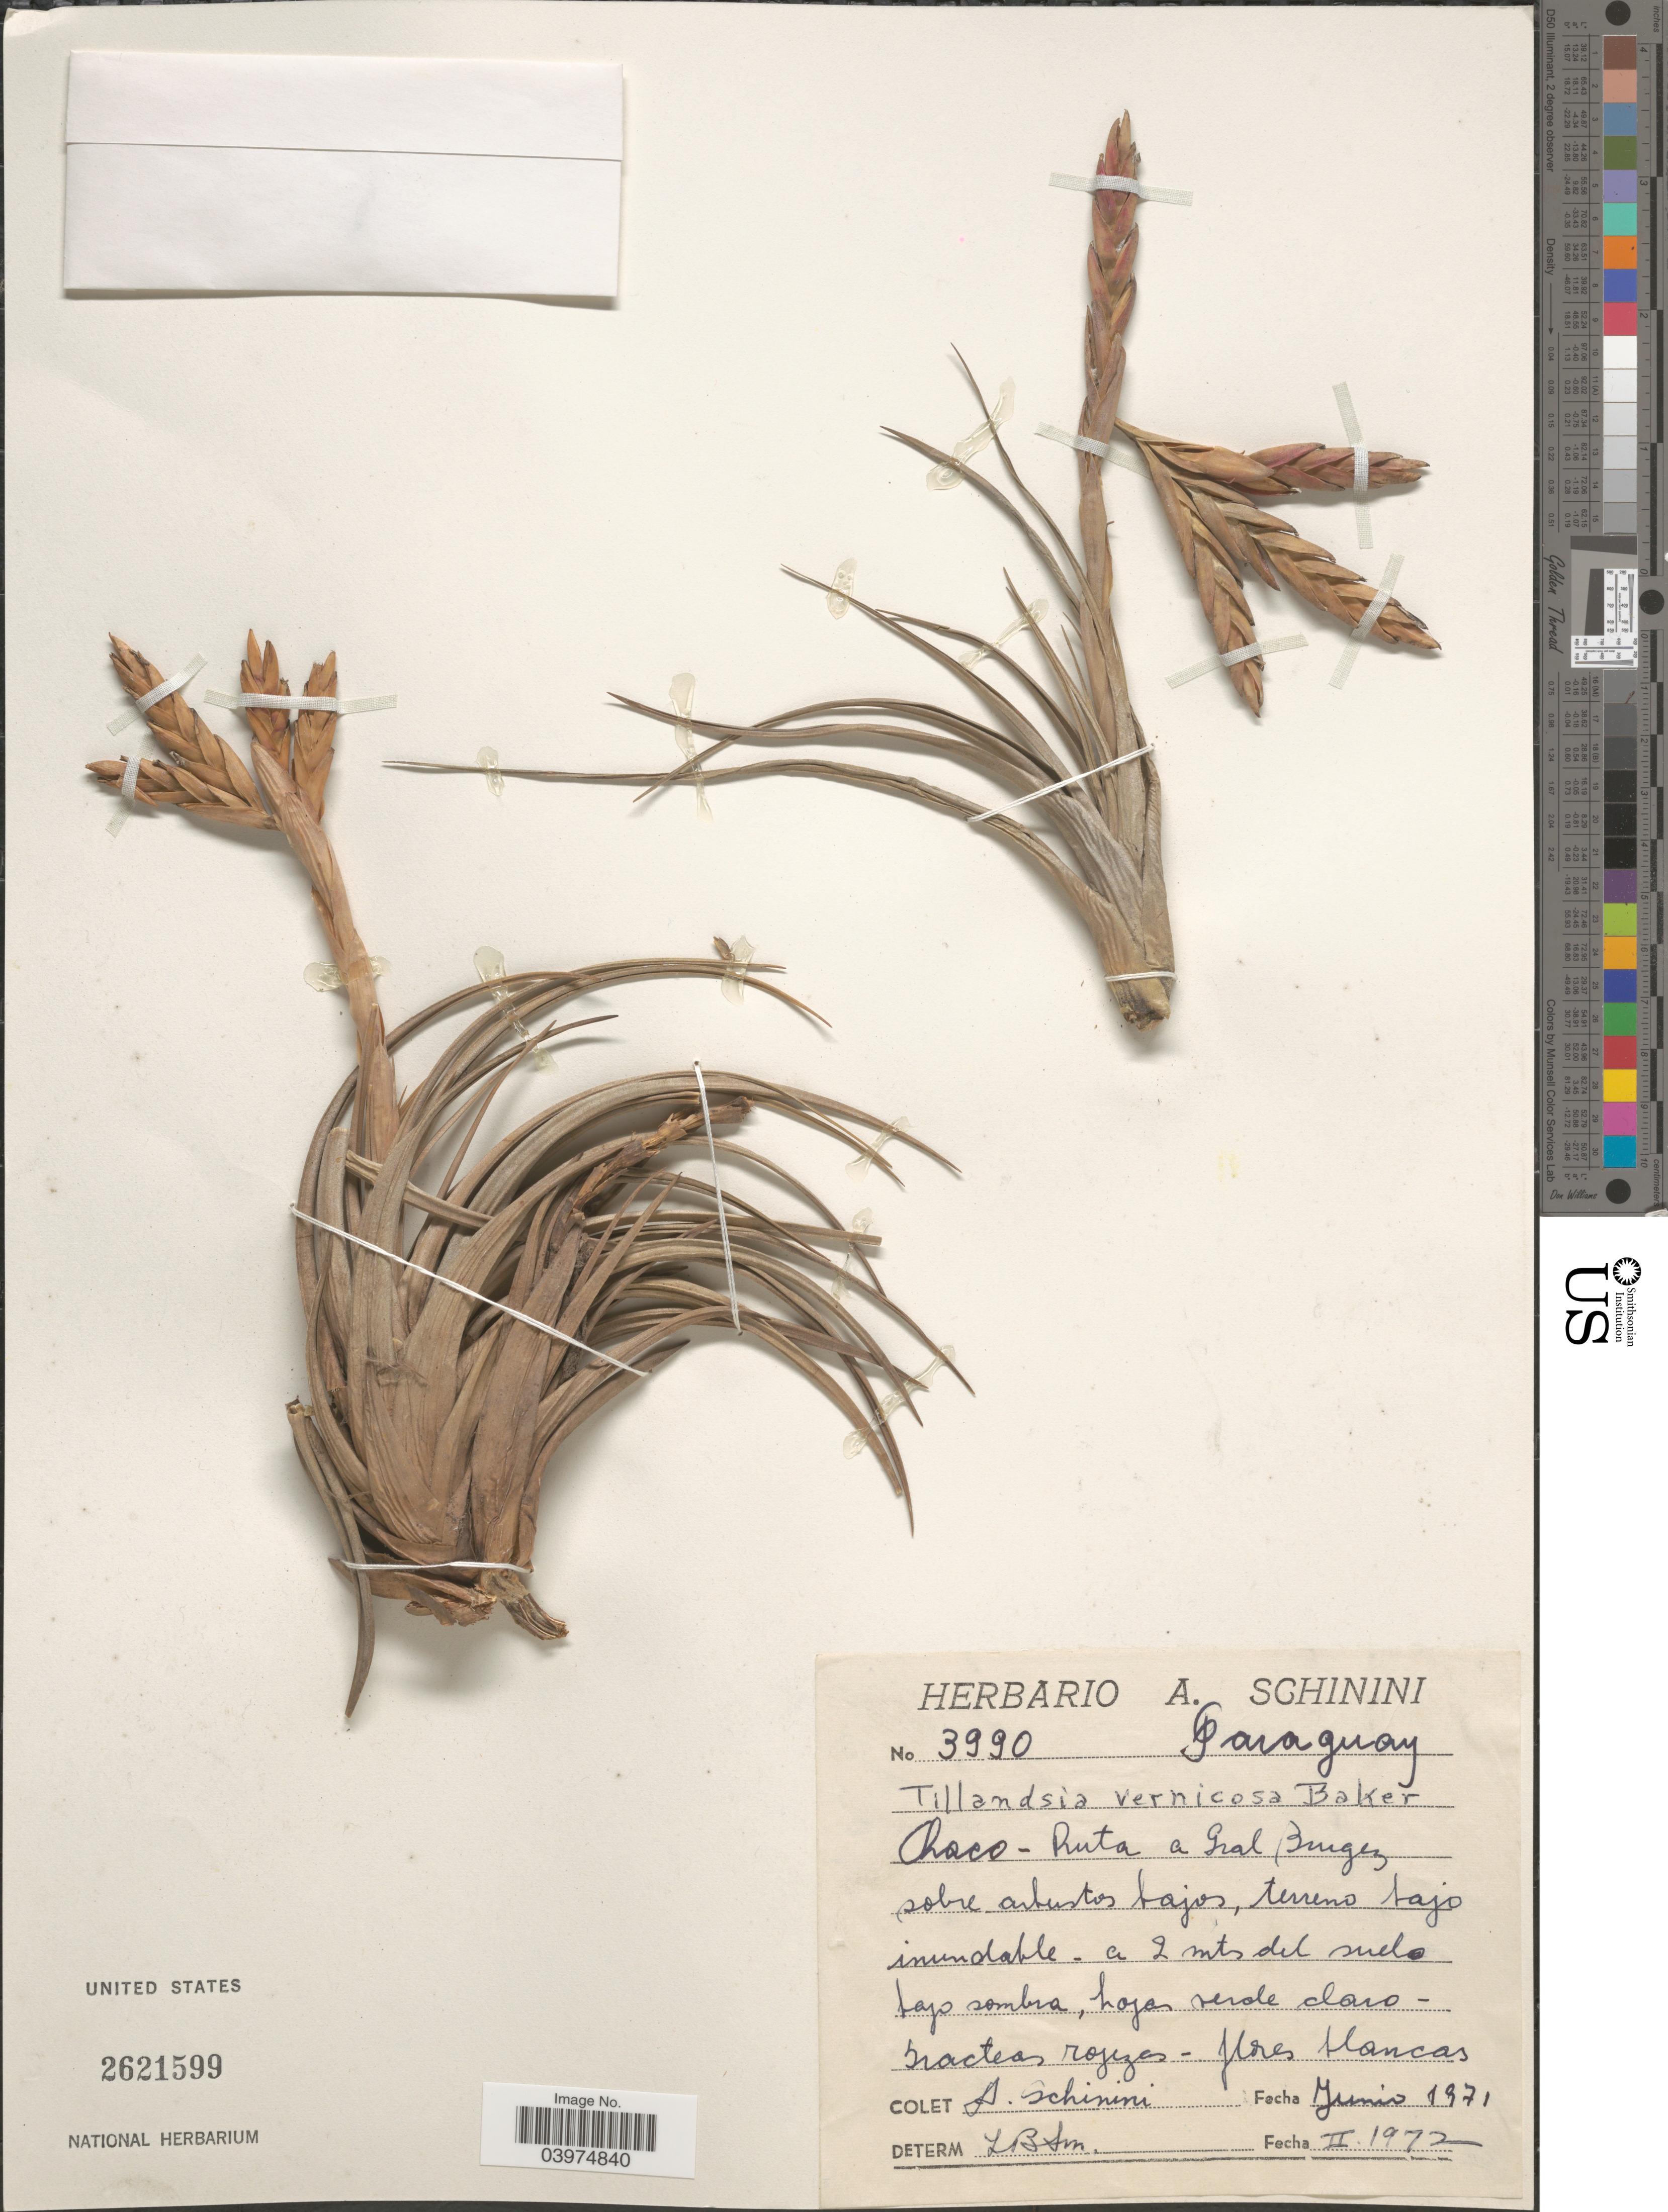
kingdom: Plantae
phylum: Tracheophyta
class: Liliopsida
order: Poales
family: Bromeliaceae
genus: Tillandsia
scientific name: Tillandsia vernicosa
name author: Baker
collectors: A. Schinini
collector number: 3990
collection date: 1971-06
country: Paraguay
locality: Chaco - Ruta a Gral Burger sobre arbustos bajos, terreno bajo inundable.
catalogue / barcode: US 2621599